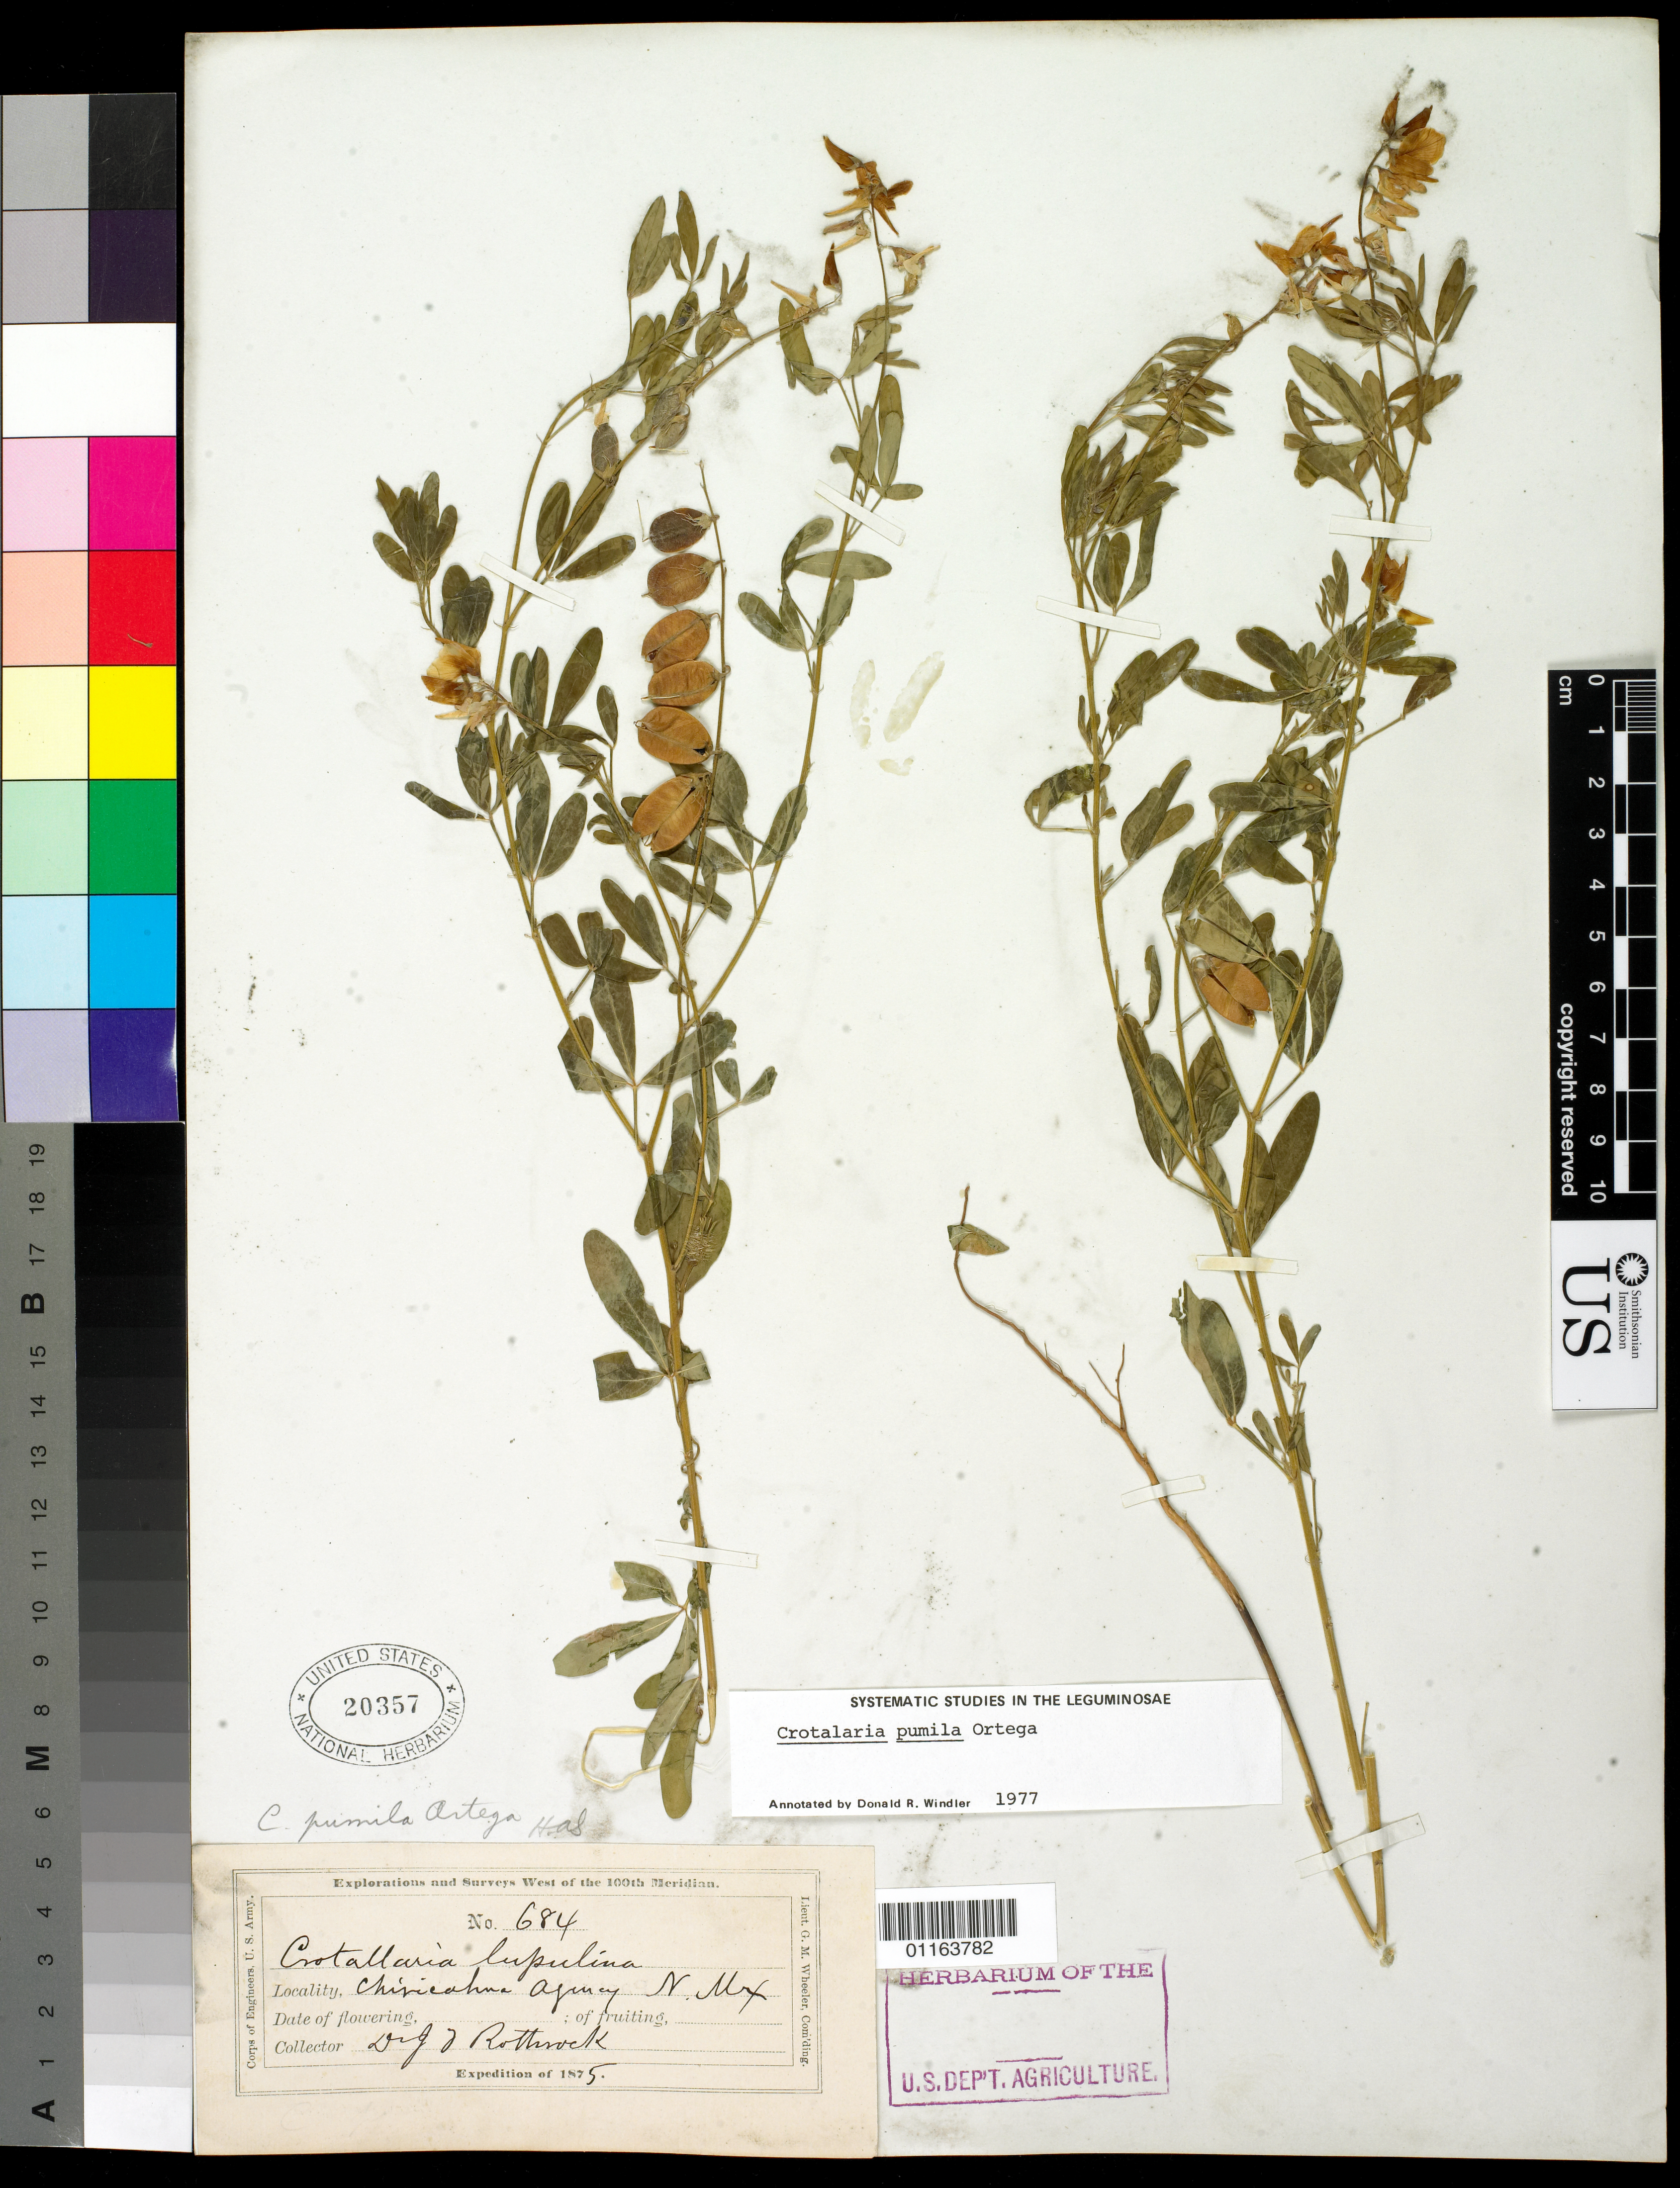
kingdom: Plantae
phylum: Tracheophyta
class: Magnoliopsida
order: Fabales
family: Fabaceae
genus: Crotalaria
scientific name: Crotalaria pumila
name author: Ortega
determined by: Windler, D. R.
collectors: J. T. Rothrock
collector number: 684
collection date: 1875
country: United States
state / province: New Mexico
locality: Chiricahua Agency.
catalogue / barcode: US 20357